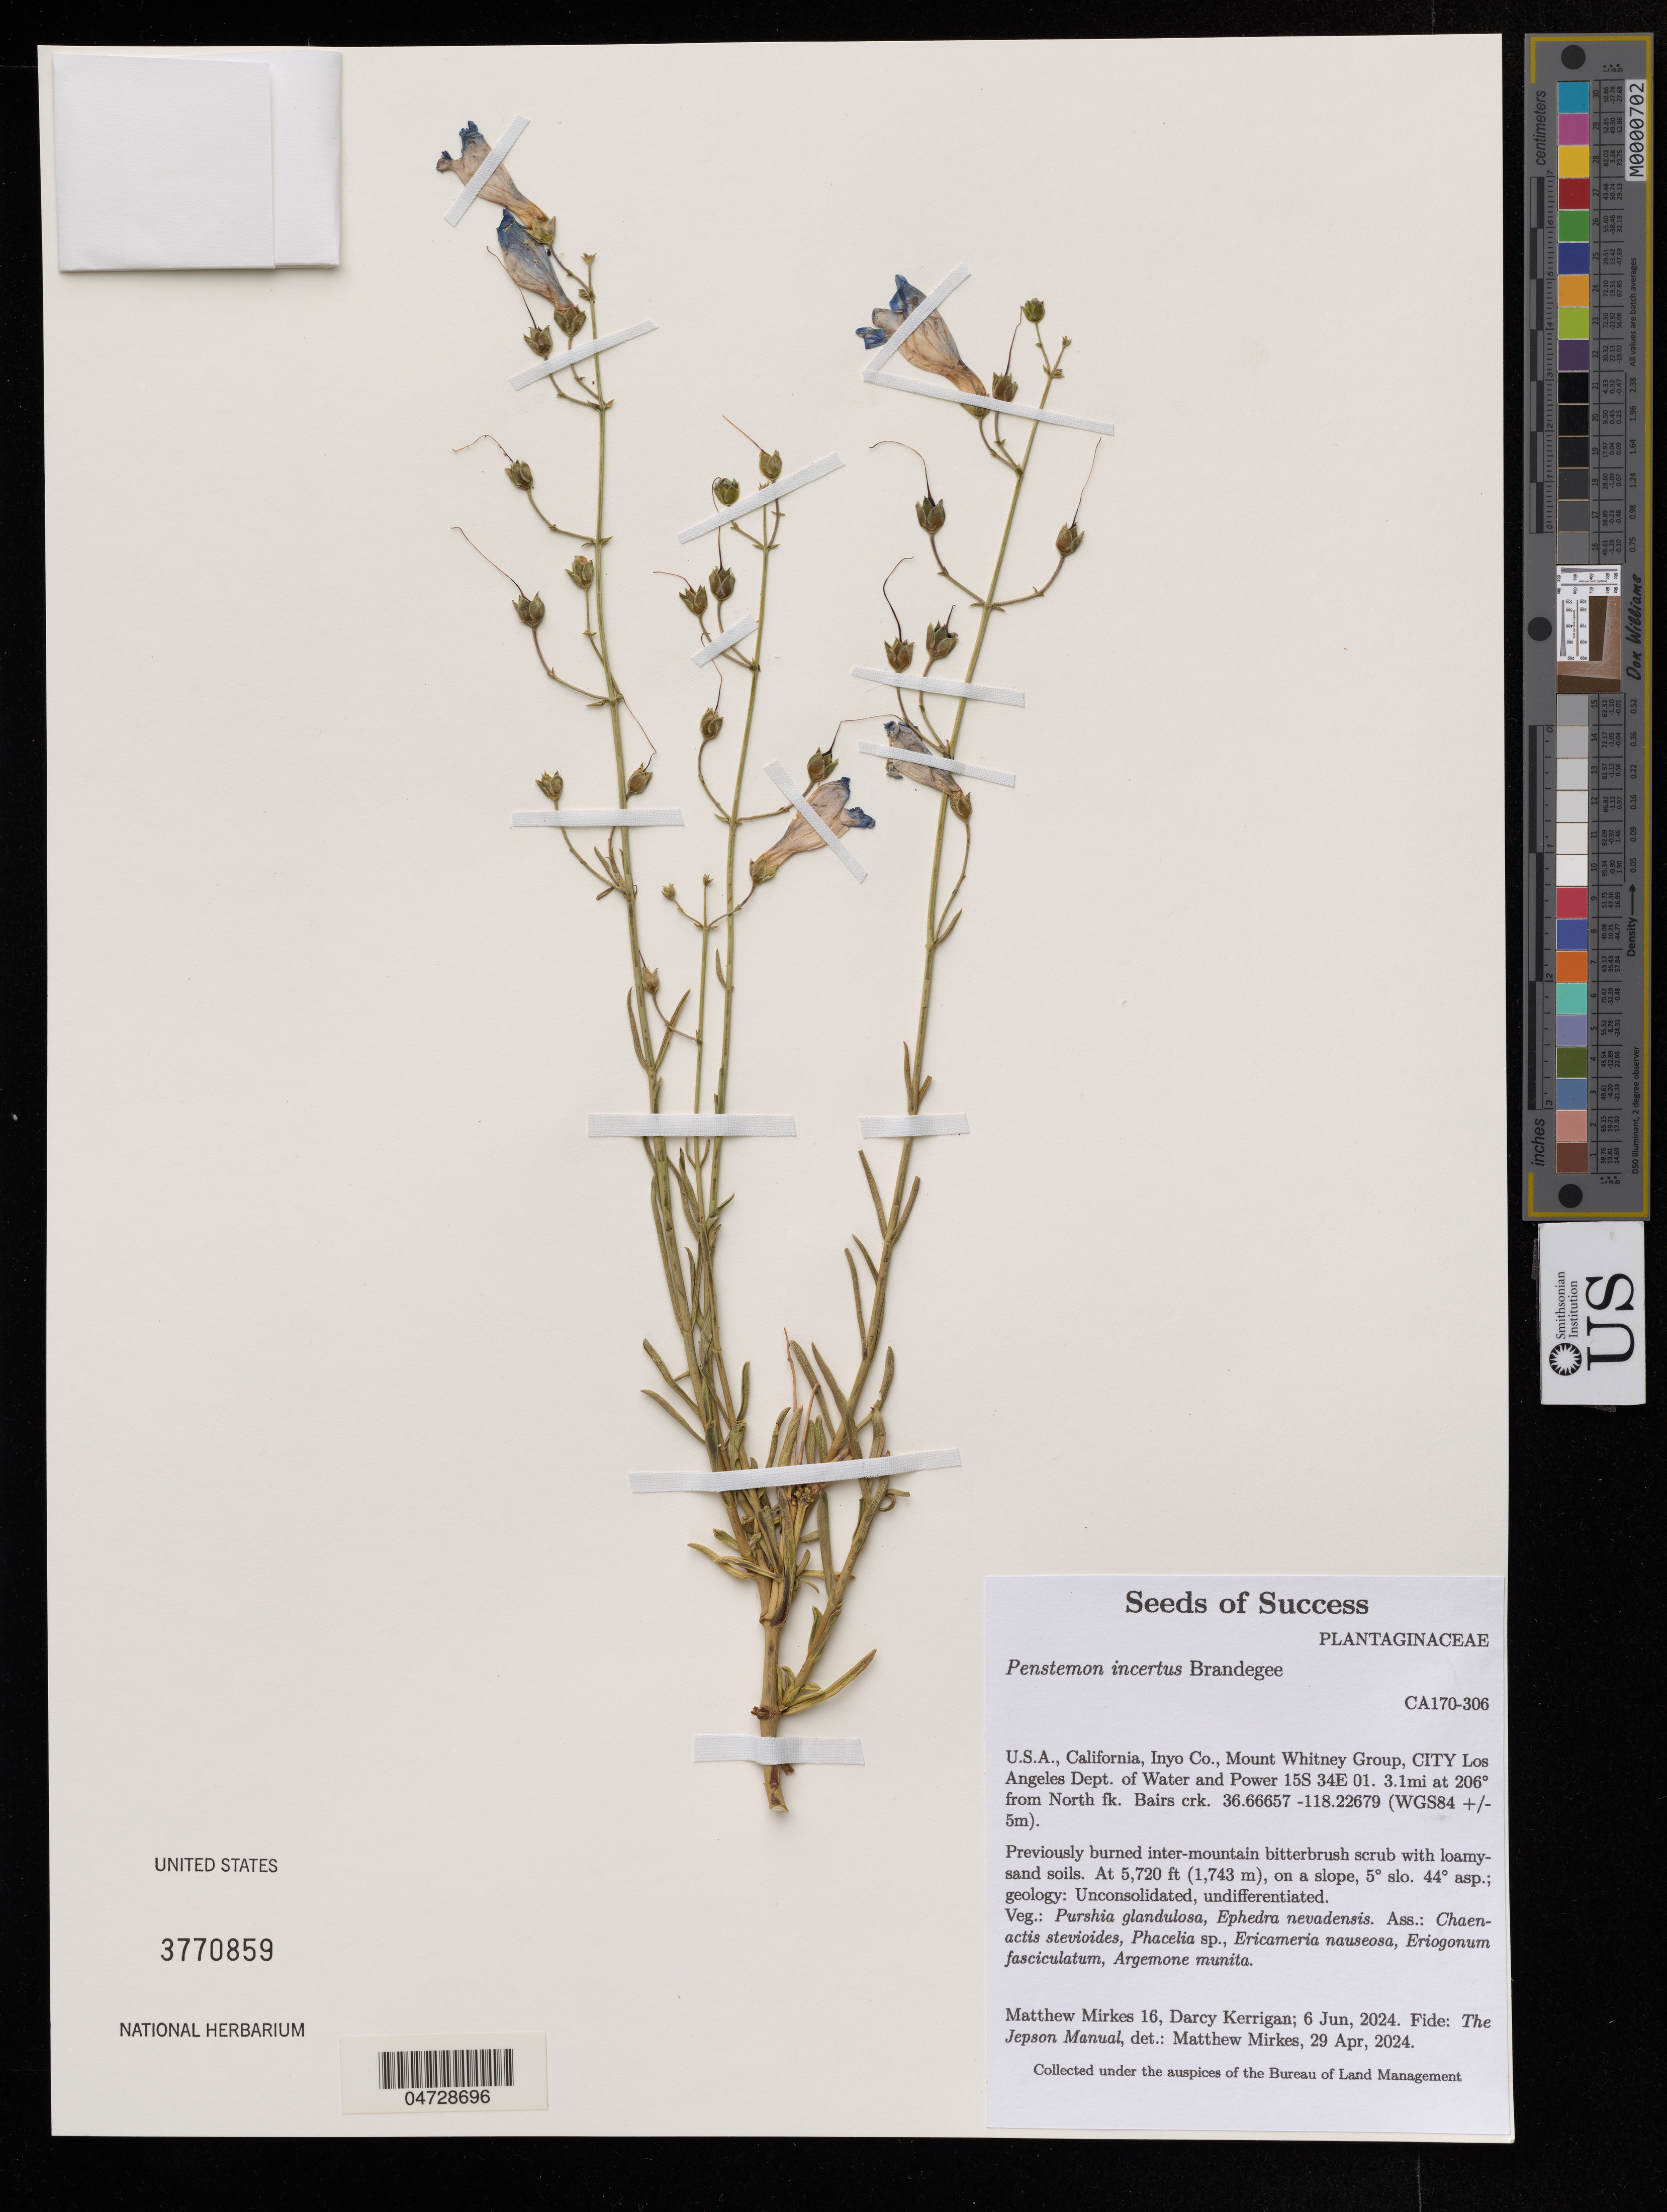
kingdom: Plantae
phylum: Tracheophyta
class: Magnoliopsida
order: Lamiales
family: Plantaginaceae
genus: Penstemon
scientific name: Penstemon incertus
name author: Brandegee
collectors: M. Mirkes & D. Kerrigan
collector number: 16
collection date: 2024-06-06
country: United States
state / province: California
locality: Inyo Co., Mount Whitney Group, CITY Los Angeles Dept. of Water and Power 15S 34E 01. 3.1mi at 206° from North fk. Bairs crk.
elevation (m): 1743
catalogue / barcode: US 3770859